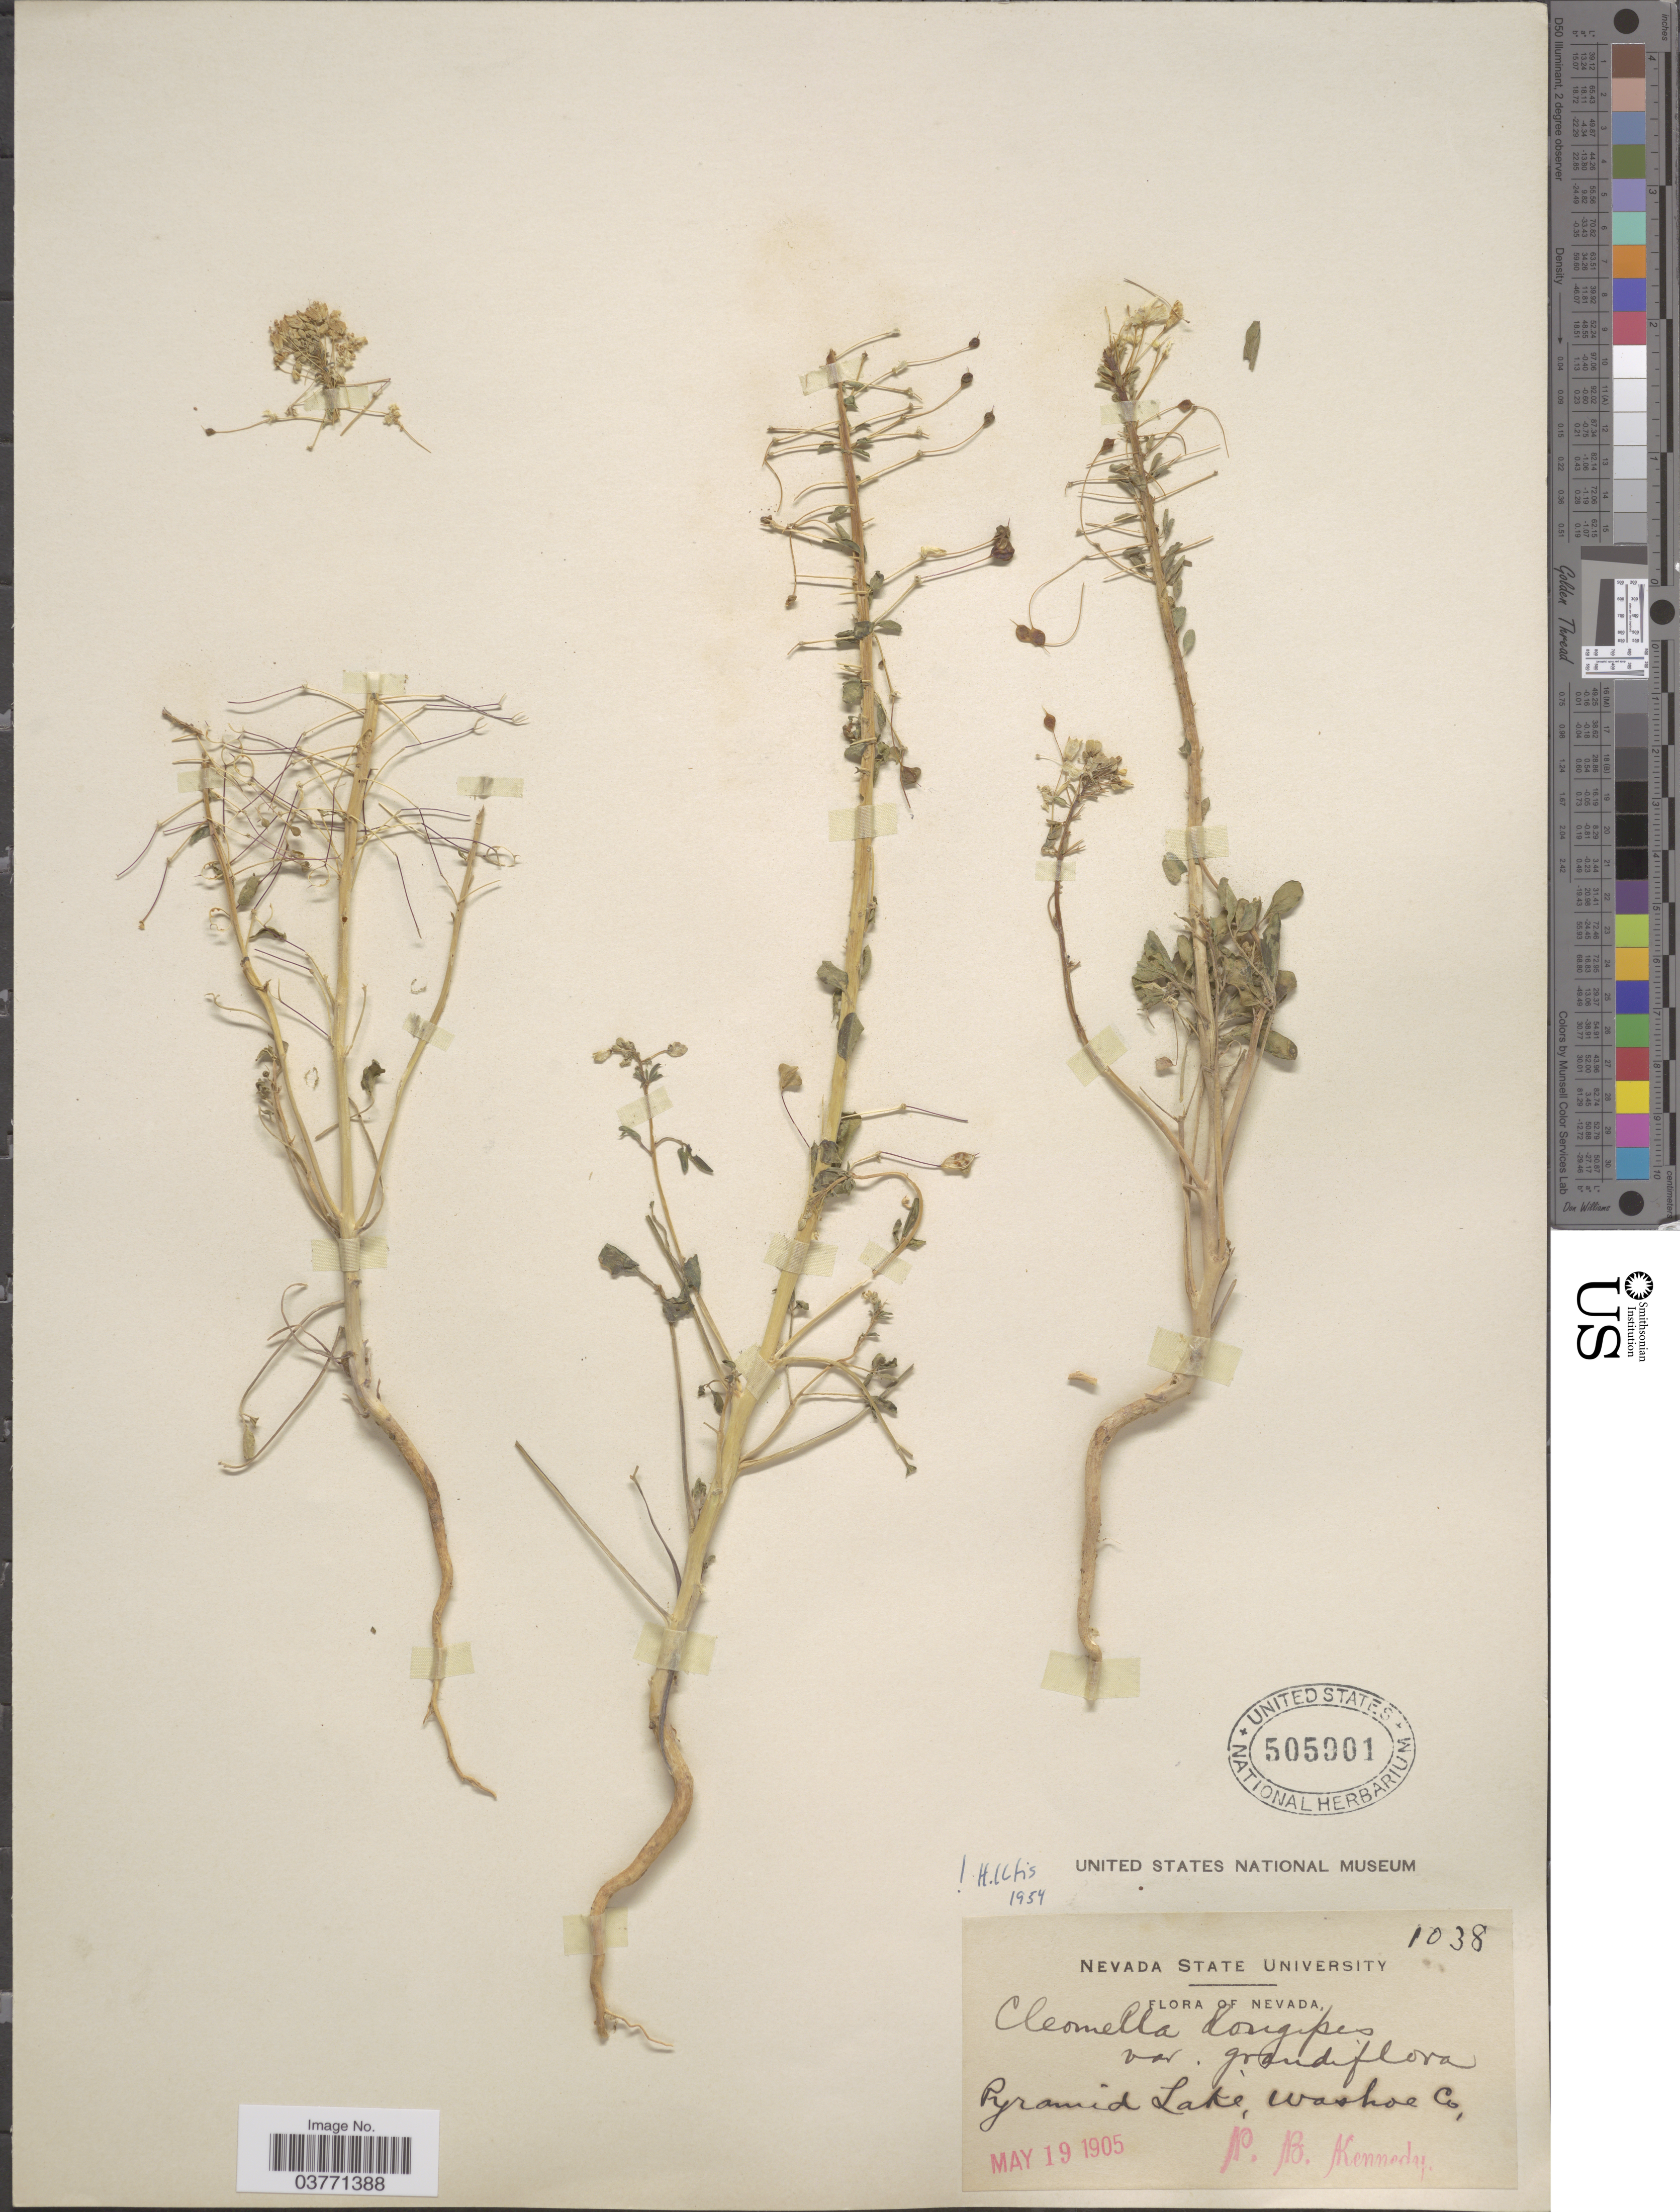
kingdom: Plantae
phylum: Tracheophyta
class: Magnoliopsida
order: Brassicales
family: Cleomaceae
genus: Cleomella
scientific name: Cleomella hillmanii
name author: A. Nelson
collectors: P. B. Kennedy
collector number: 1038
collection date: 1905-05-19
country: United States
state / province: Nevada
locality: Pyramid Lake, Washoe Co.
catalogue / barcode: US 505901